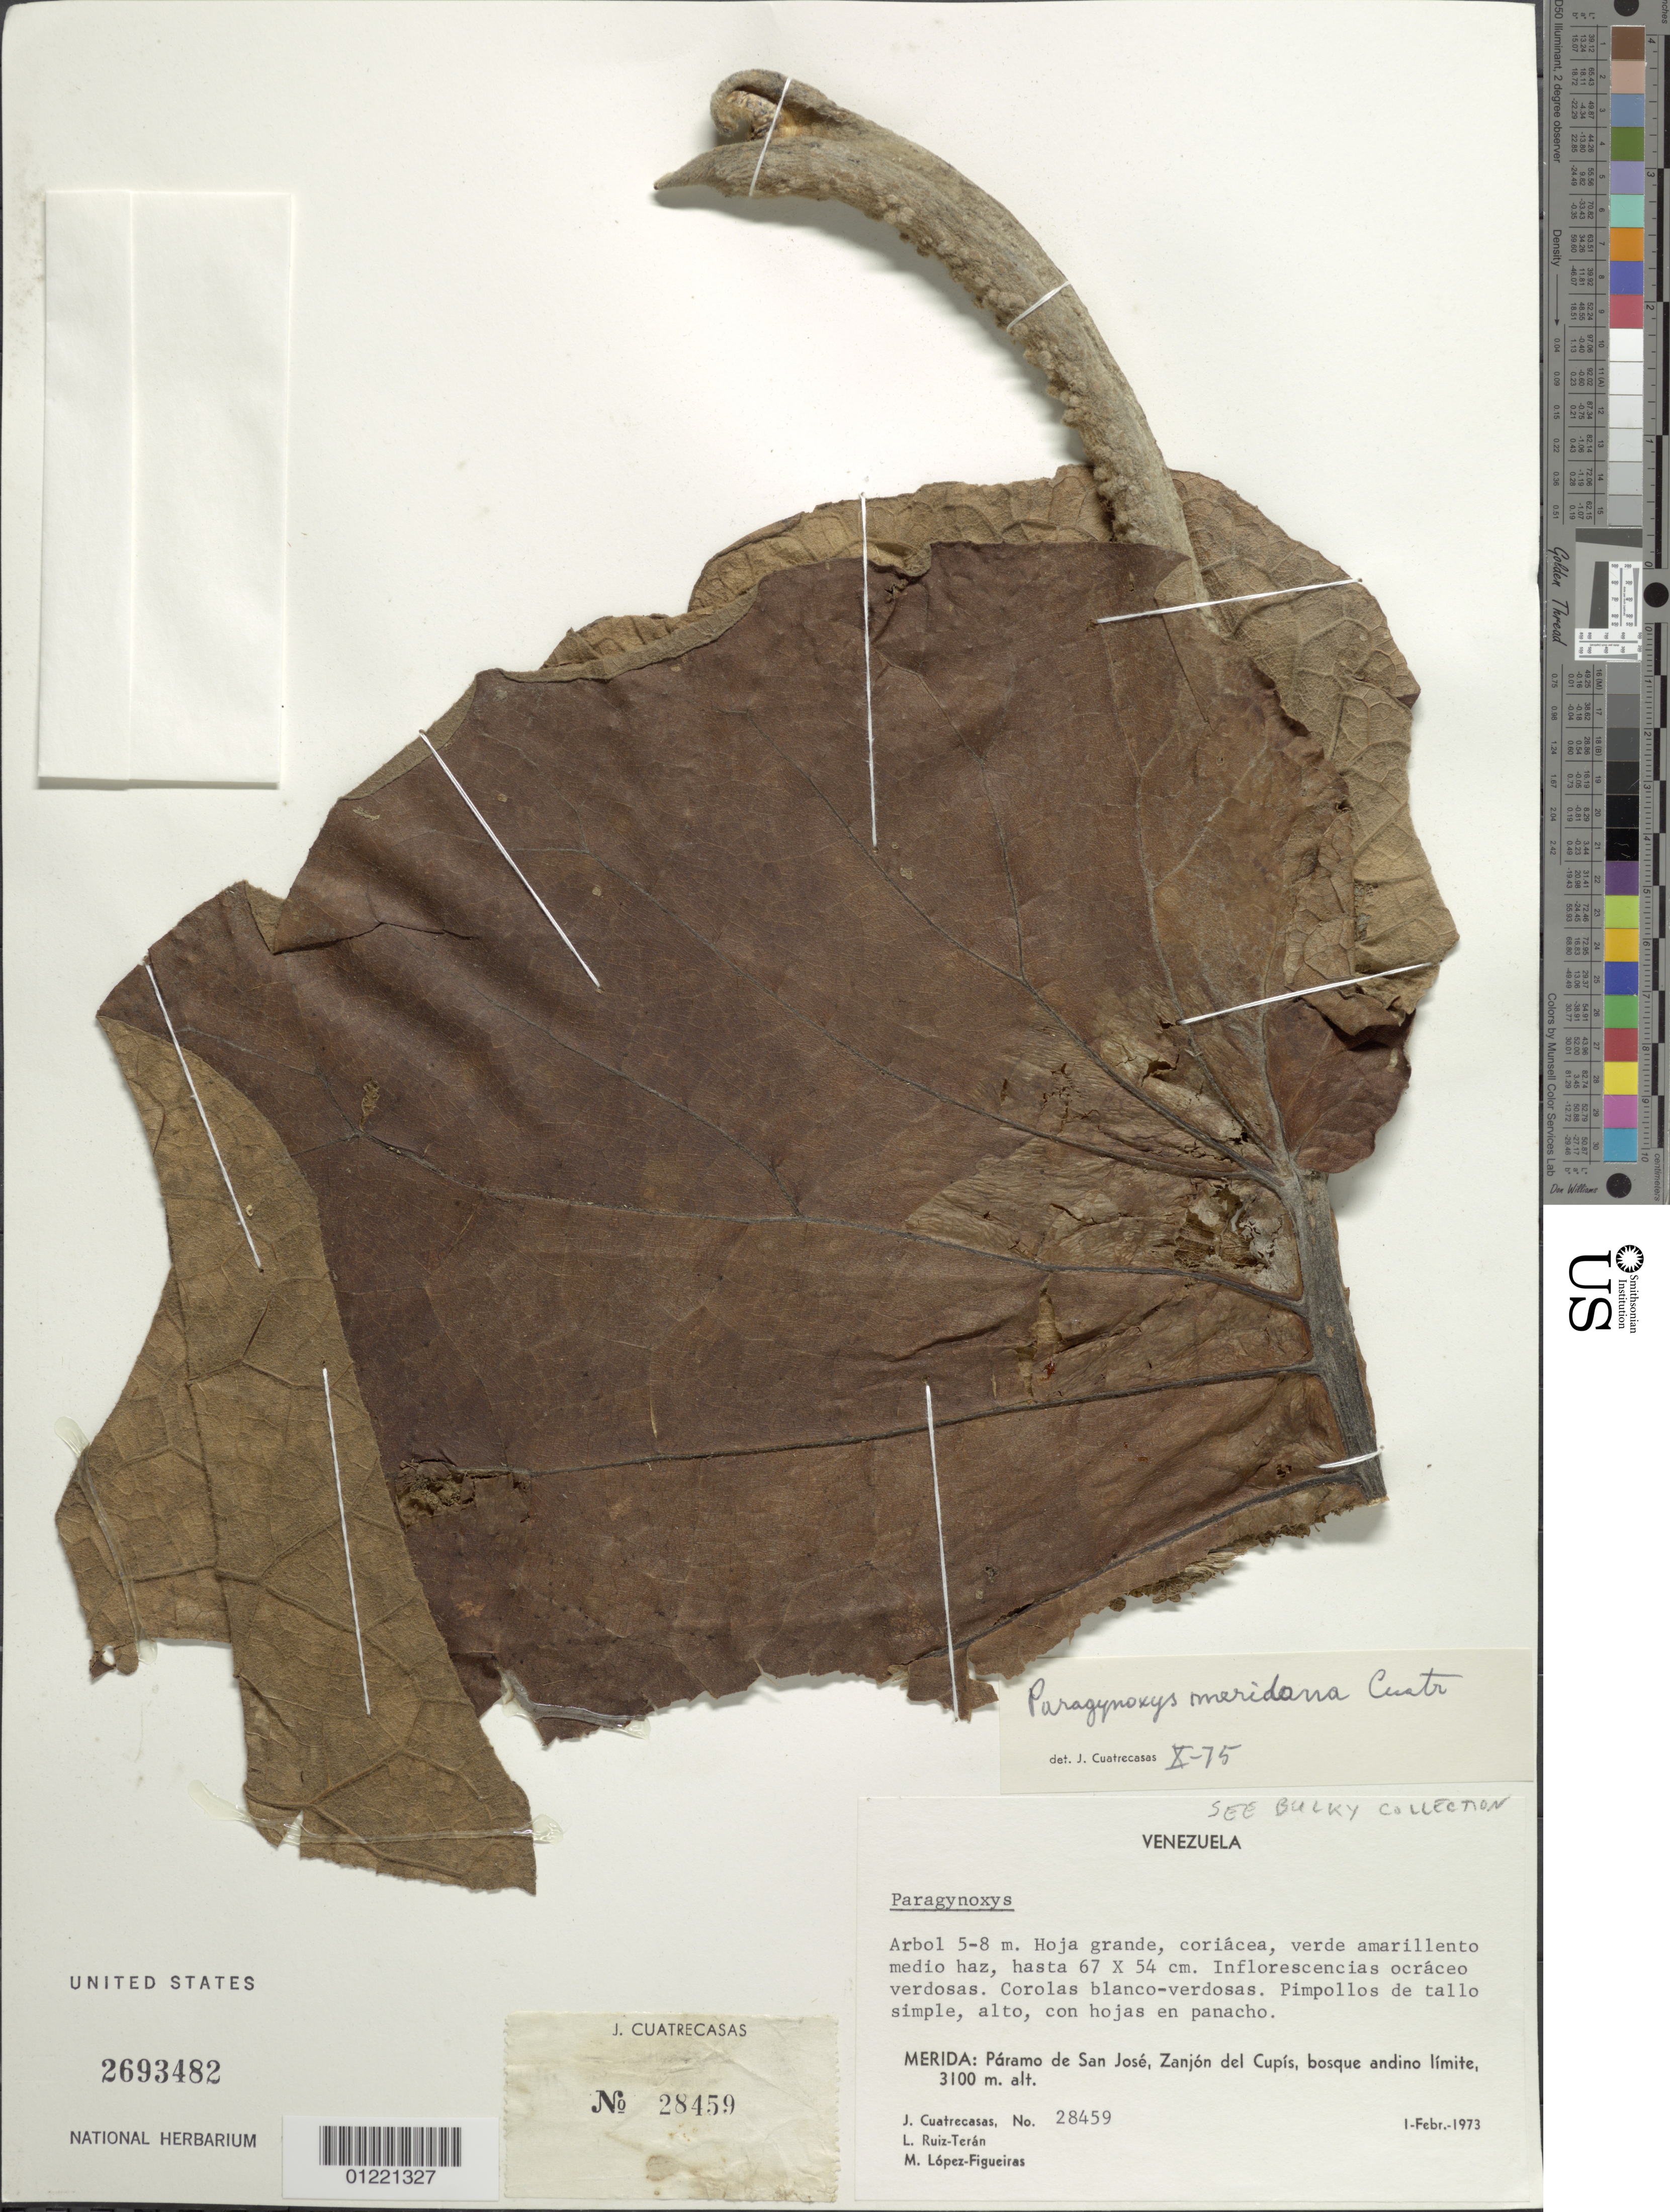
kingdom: Plantae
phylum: Tracheophyta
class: Magnoliopsida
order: Asterales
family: Asteraceae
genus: Paragynoxys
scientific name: Paragynoxys meridana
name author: (Cuatrec.) Cuatrec.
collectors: J. Cuatrecasas, L. E. Ruíz-Terán & M. López Figueiras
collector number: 28459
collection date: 1973-02-01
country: Venezuela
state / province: Mérida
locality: Paramo de San Jose, Zanjon del Cupis, bosque andino limite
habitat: bosque andino límite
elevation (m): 3100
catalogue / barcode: US 2693482